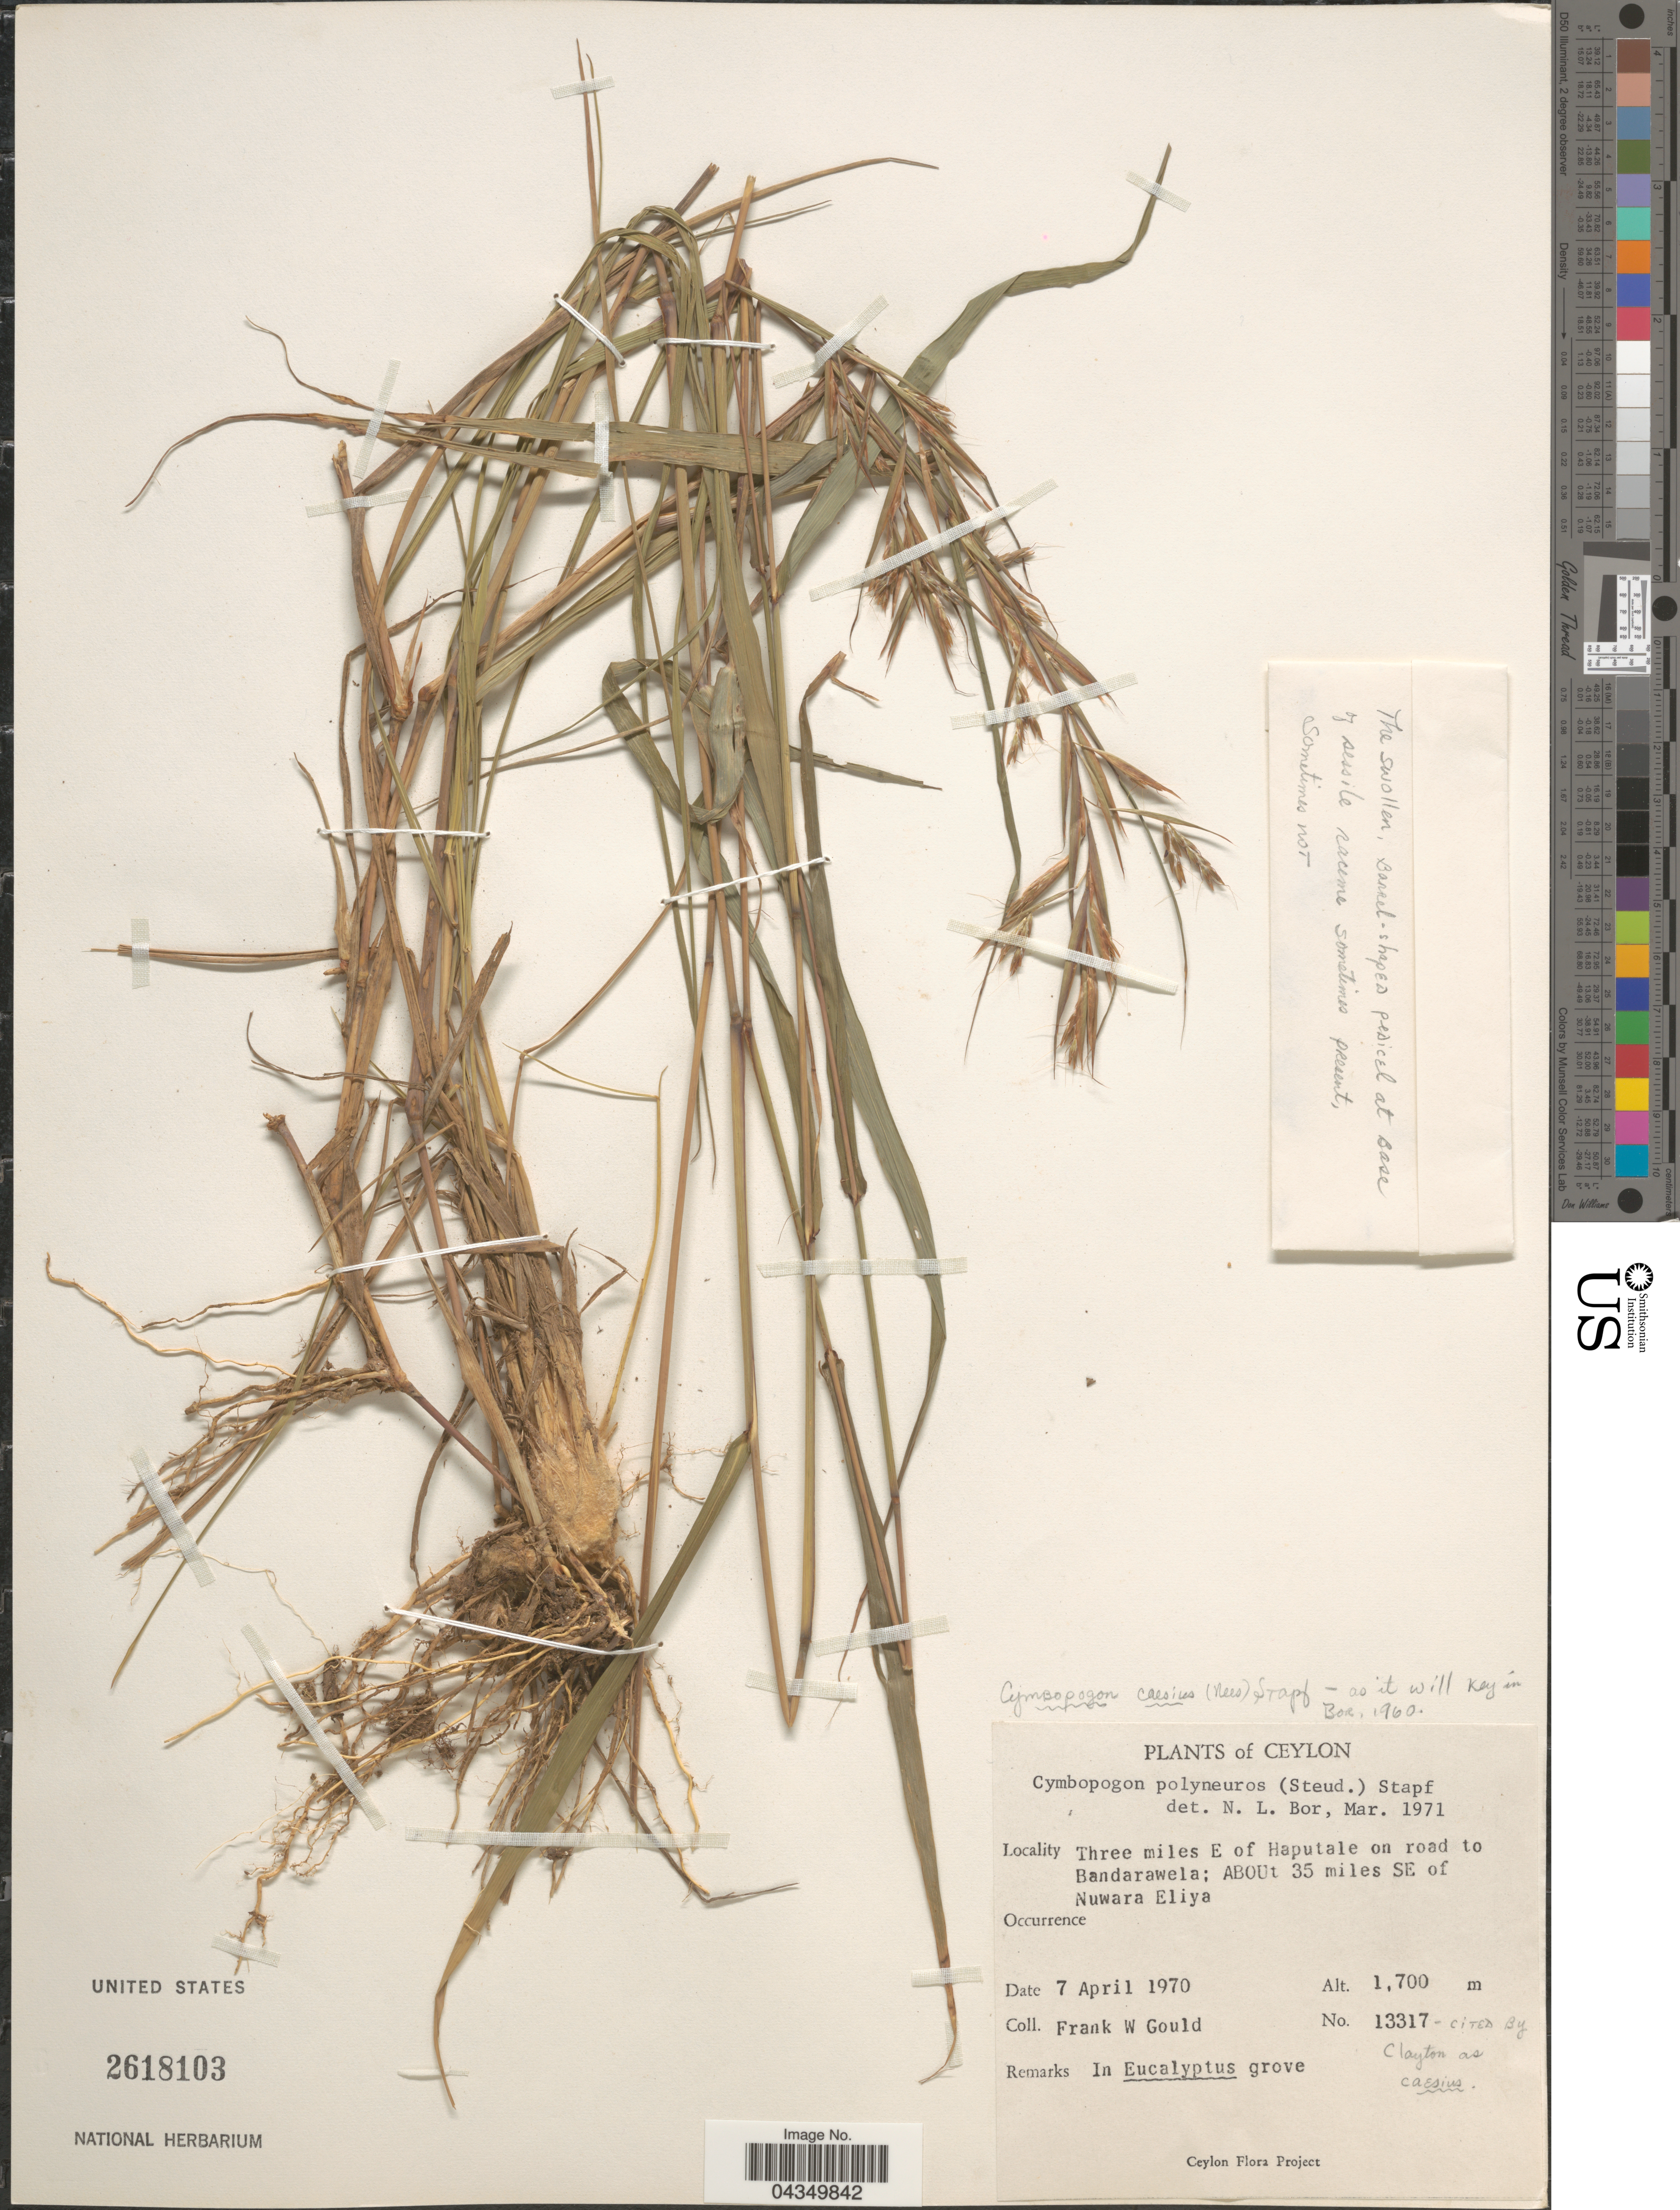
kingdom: Plantae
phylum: Tracheophyta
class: Liliopsida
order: Poales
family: Poaceae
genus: Cymbopogon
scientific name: Cymbopogon caesius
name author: (Nees ex Hook. & Arn.) Stapf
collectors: F. W. Gould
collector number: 13317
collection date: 1970-04-07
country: Sri Lanka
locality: Ceylon. Three miles E of Haputale on road to Bandarawela; About 35 miles SE of Nuwara Eliya.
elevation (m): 1700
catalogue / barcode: US 2618103